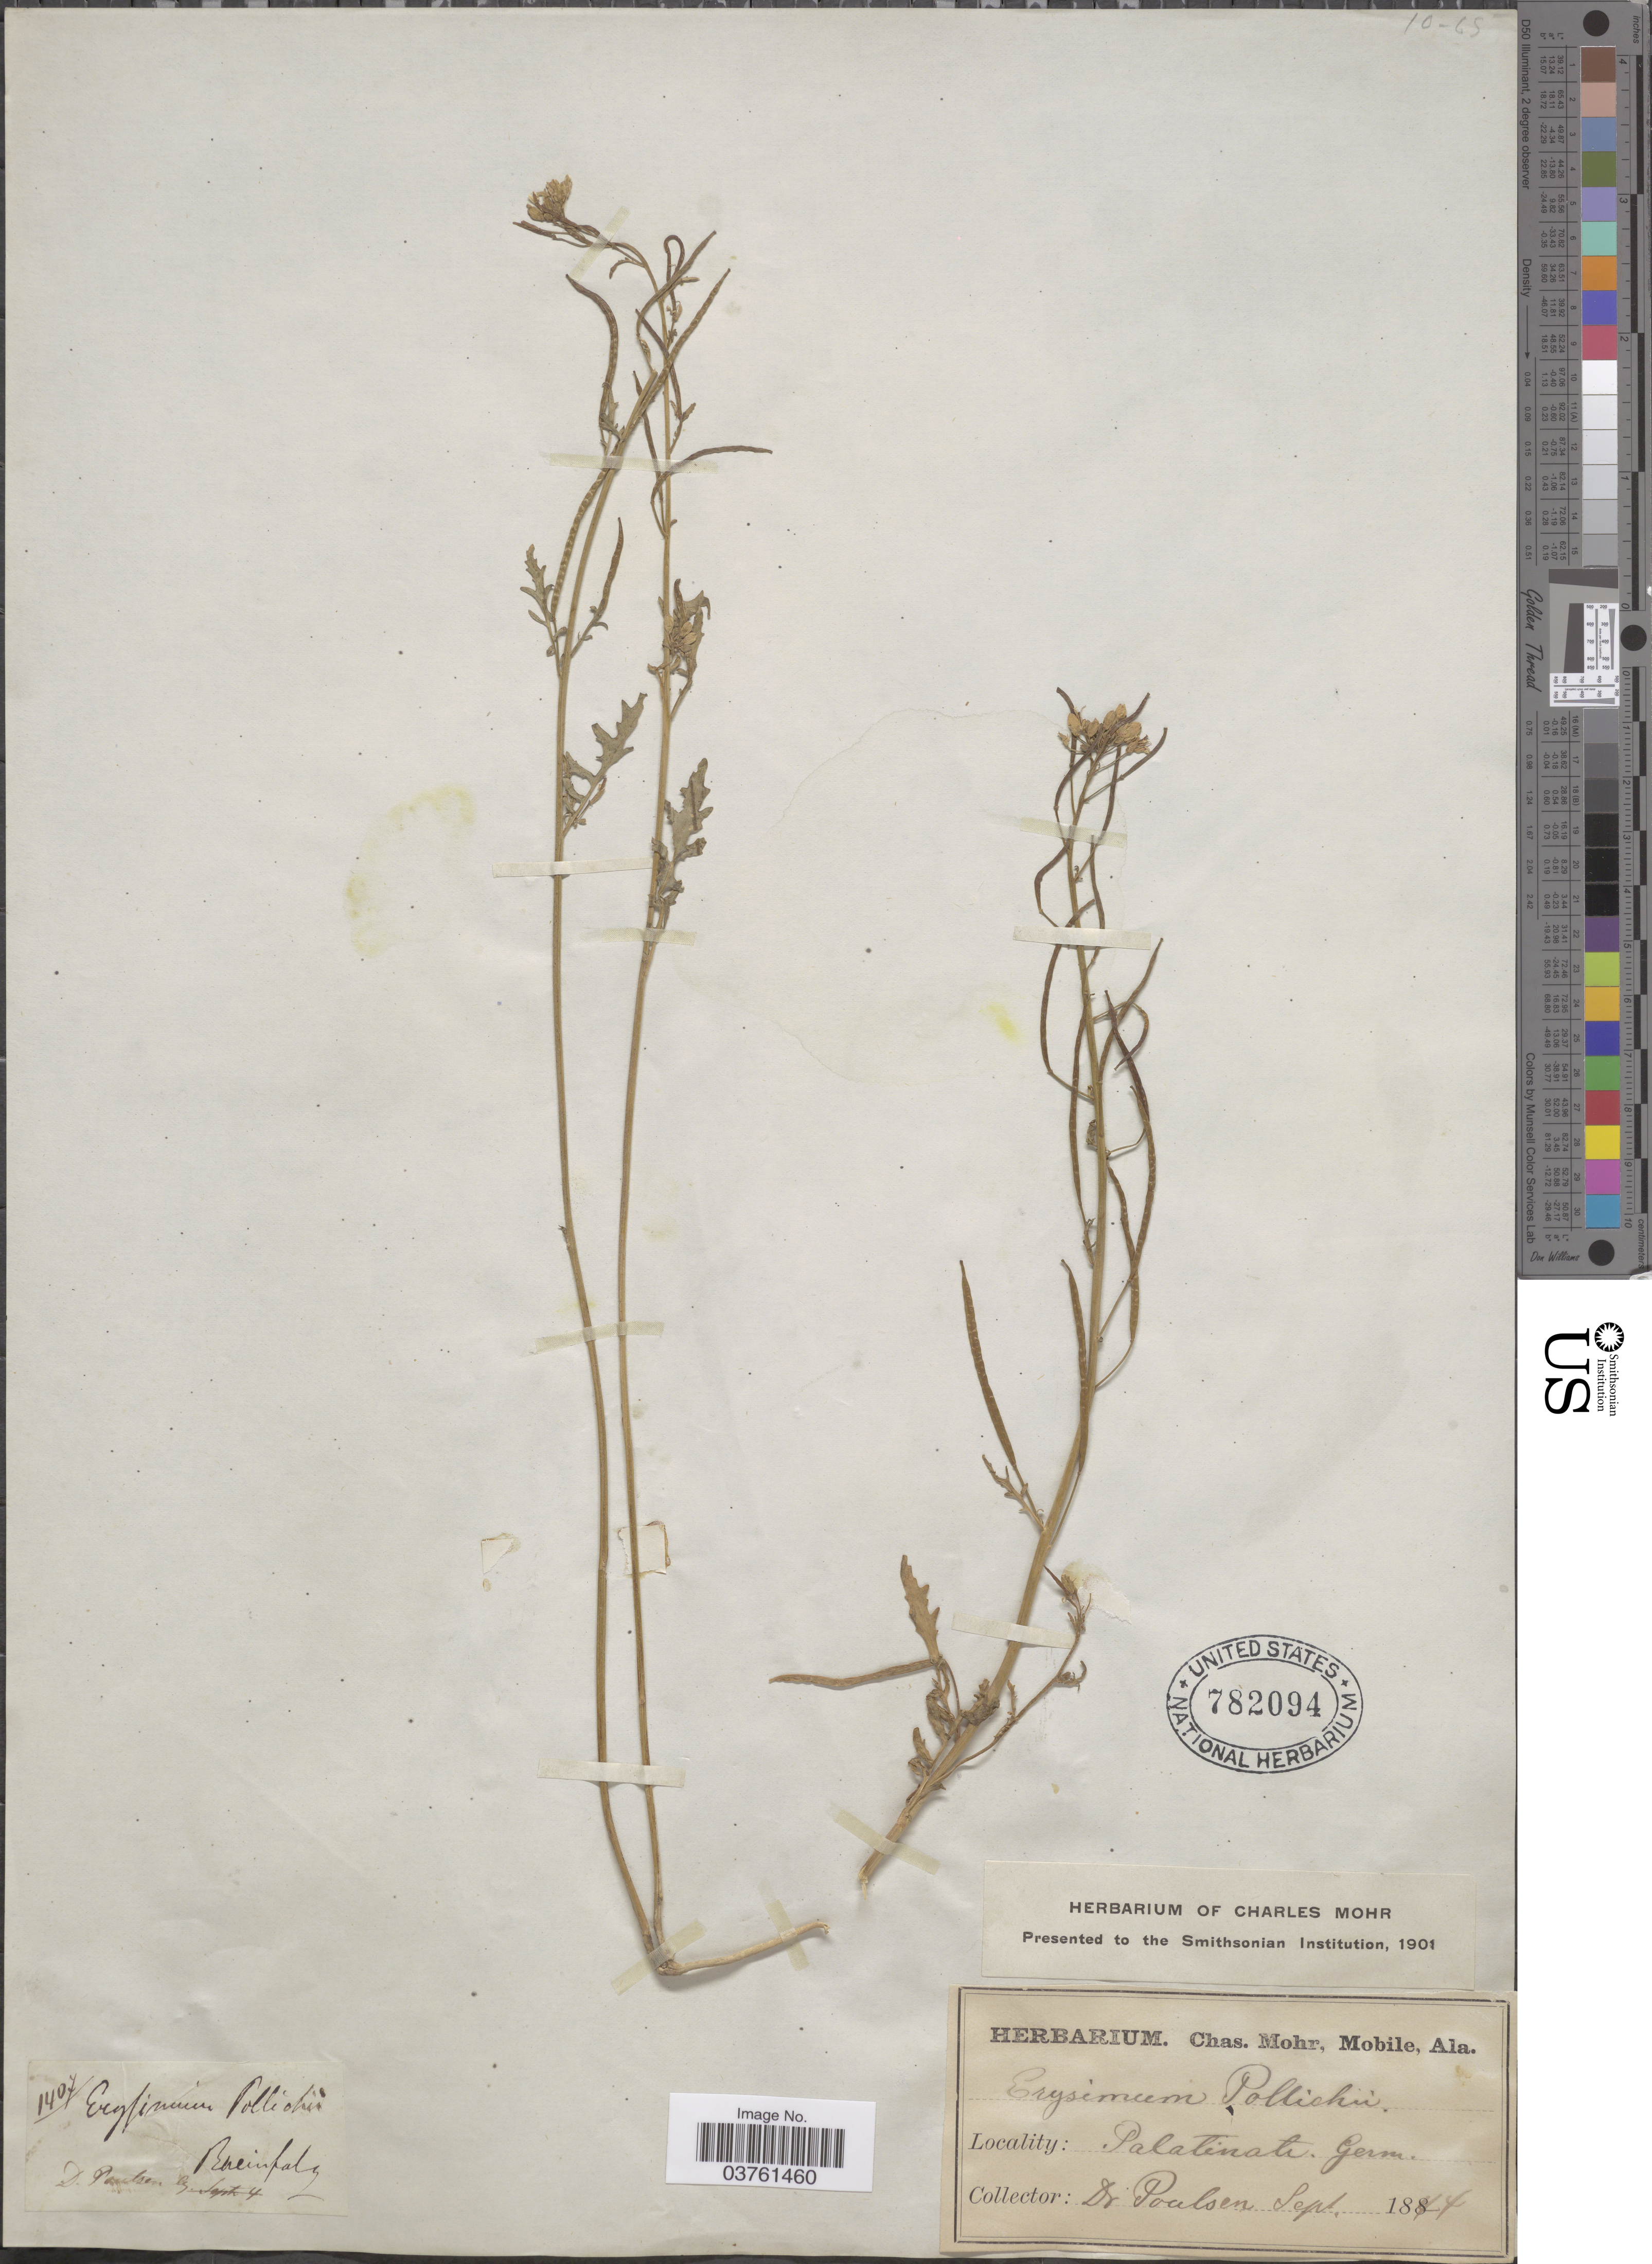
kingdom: Plantae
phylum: Tracheophyta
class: Magnoliopsida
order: Brassicales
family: Brassicaceae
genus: Erysimum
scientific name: Erysimum pollichii ined.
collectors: -- Poulsen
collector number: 1407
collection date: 1844-09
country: Germany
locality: Palatinati. Rheinpfalz.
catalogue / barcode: US 782094